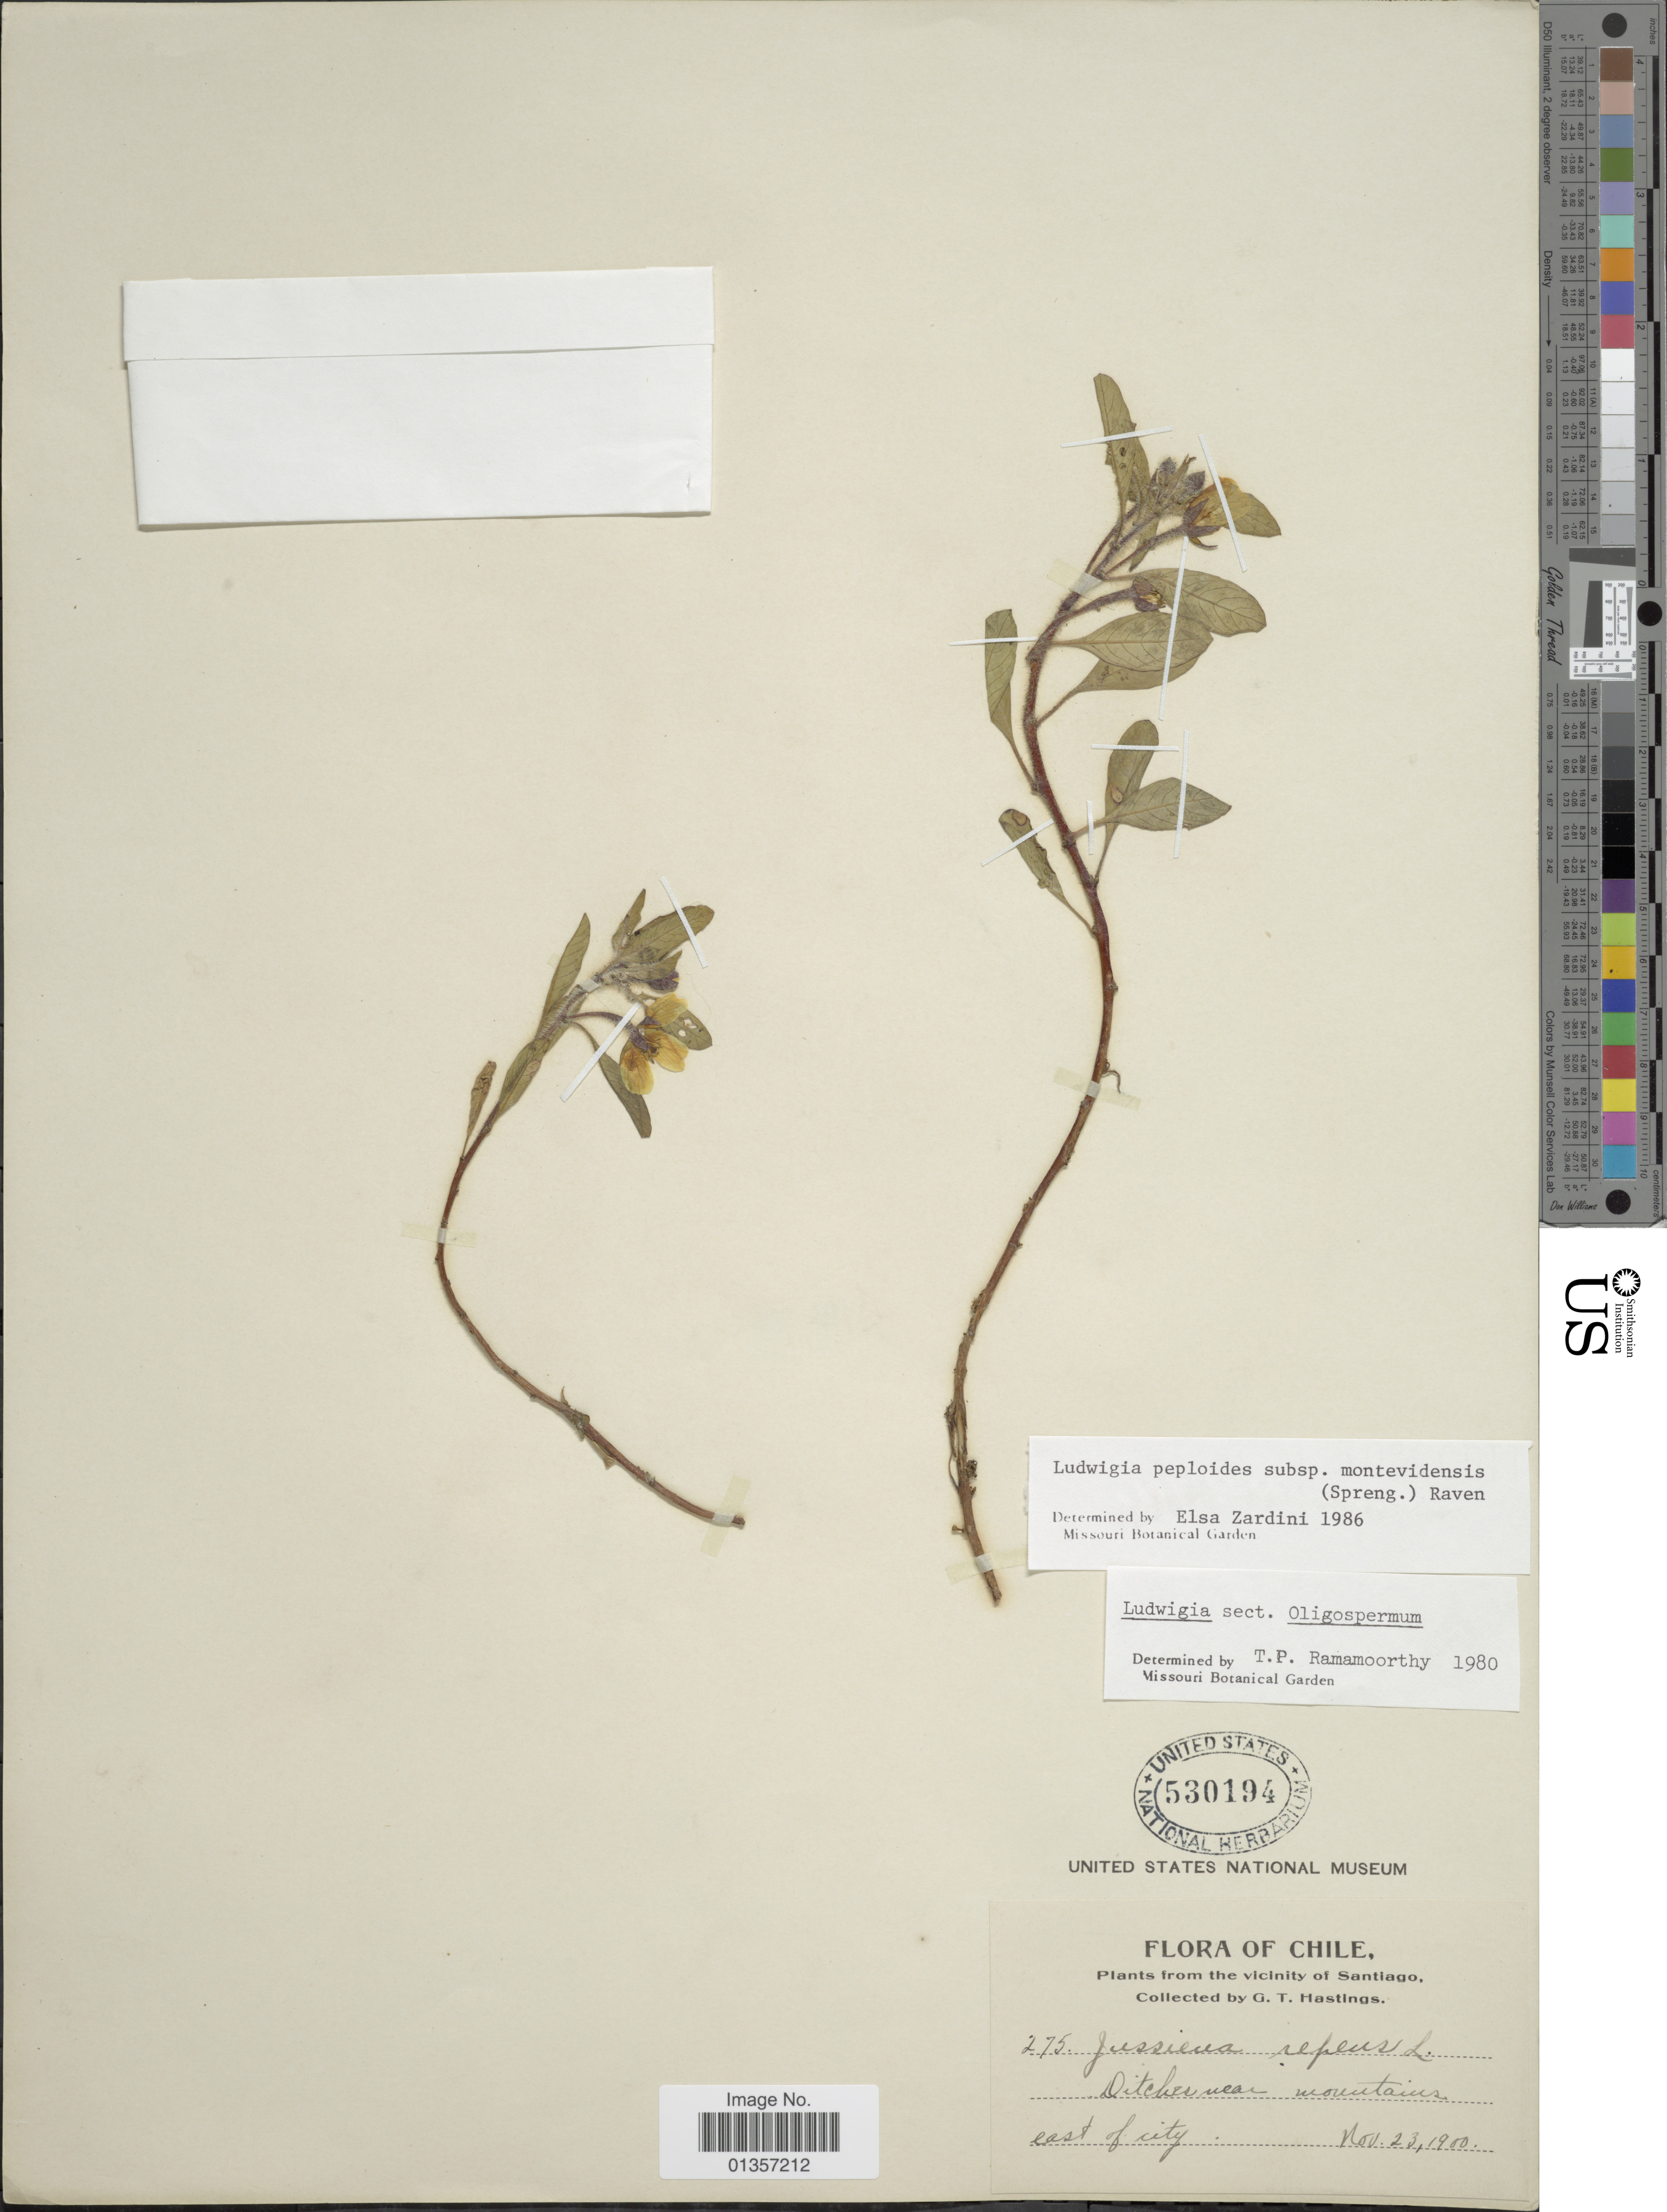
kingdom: Plantae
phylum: Tracheophyta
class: Magnoliopsida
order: Myrtales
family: Onagraceae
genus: Ludwigia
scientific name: Ludwigia peploides subsp. montevidensis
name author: (Spreng.) P.H. Raven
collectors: G. Hastings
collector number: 275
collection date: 1900-11-23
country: Chile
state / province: Región Metropolitana (RM)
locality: Vicinity of Santiago. Ditches near mountain east of city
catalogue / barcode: US 530194